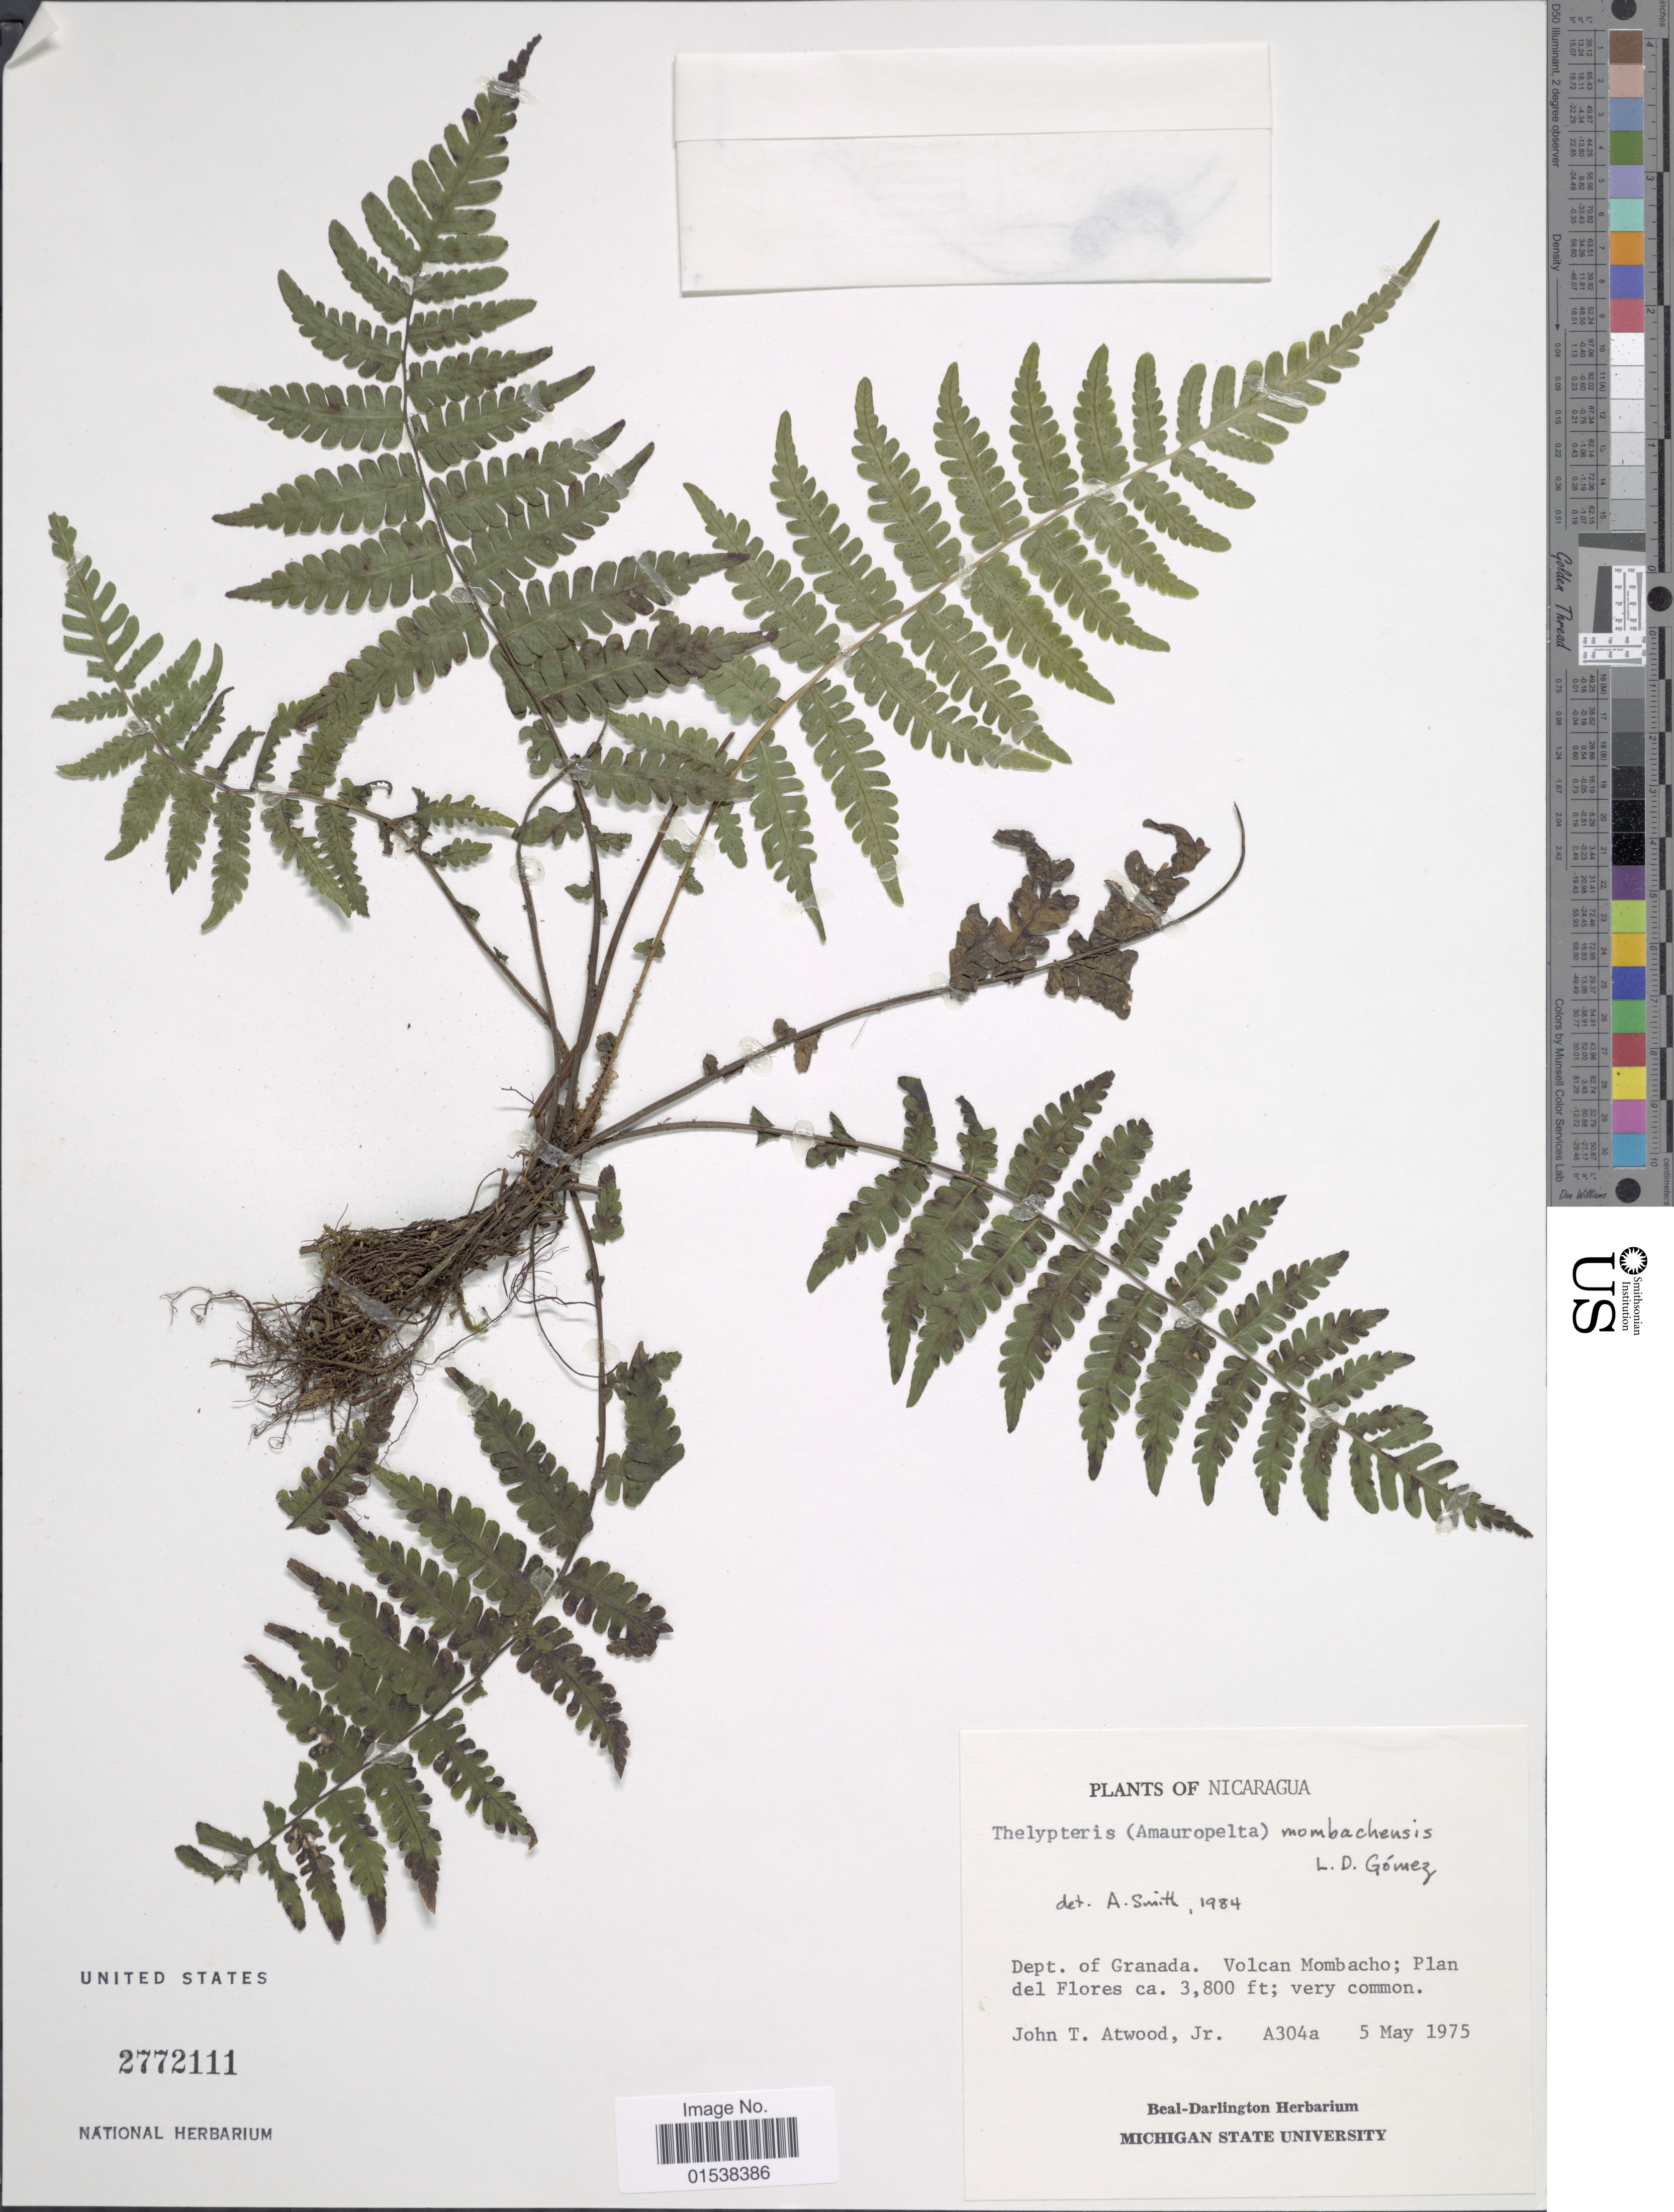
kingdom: Plantae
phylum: Tracheophyta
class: Polypodiopsida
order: Polypodiales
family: Thelypteridaceae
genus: Amauropelta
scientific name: Amauropelta mombachensis (L.D. Gómez) comb. nov., ined 2015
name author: (L.D. Gómez)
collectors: J. T. Atwood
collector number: A304a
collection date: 1975-05-05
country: Nicaragua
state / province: Granada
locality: Dept. of Granada, Volcan Mombacho; Paln del Flores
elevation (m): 1158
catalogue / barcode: US 2772111